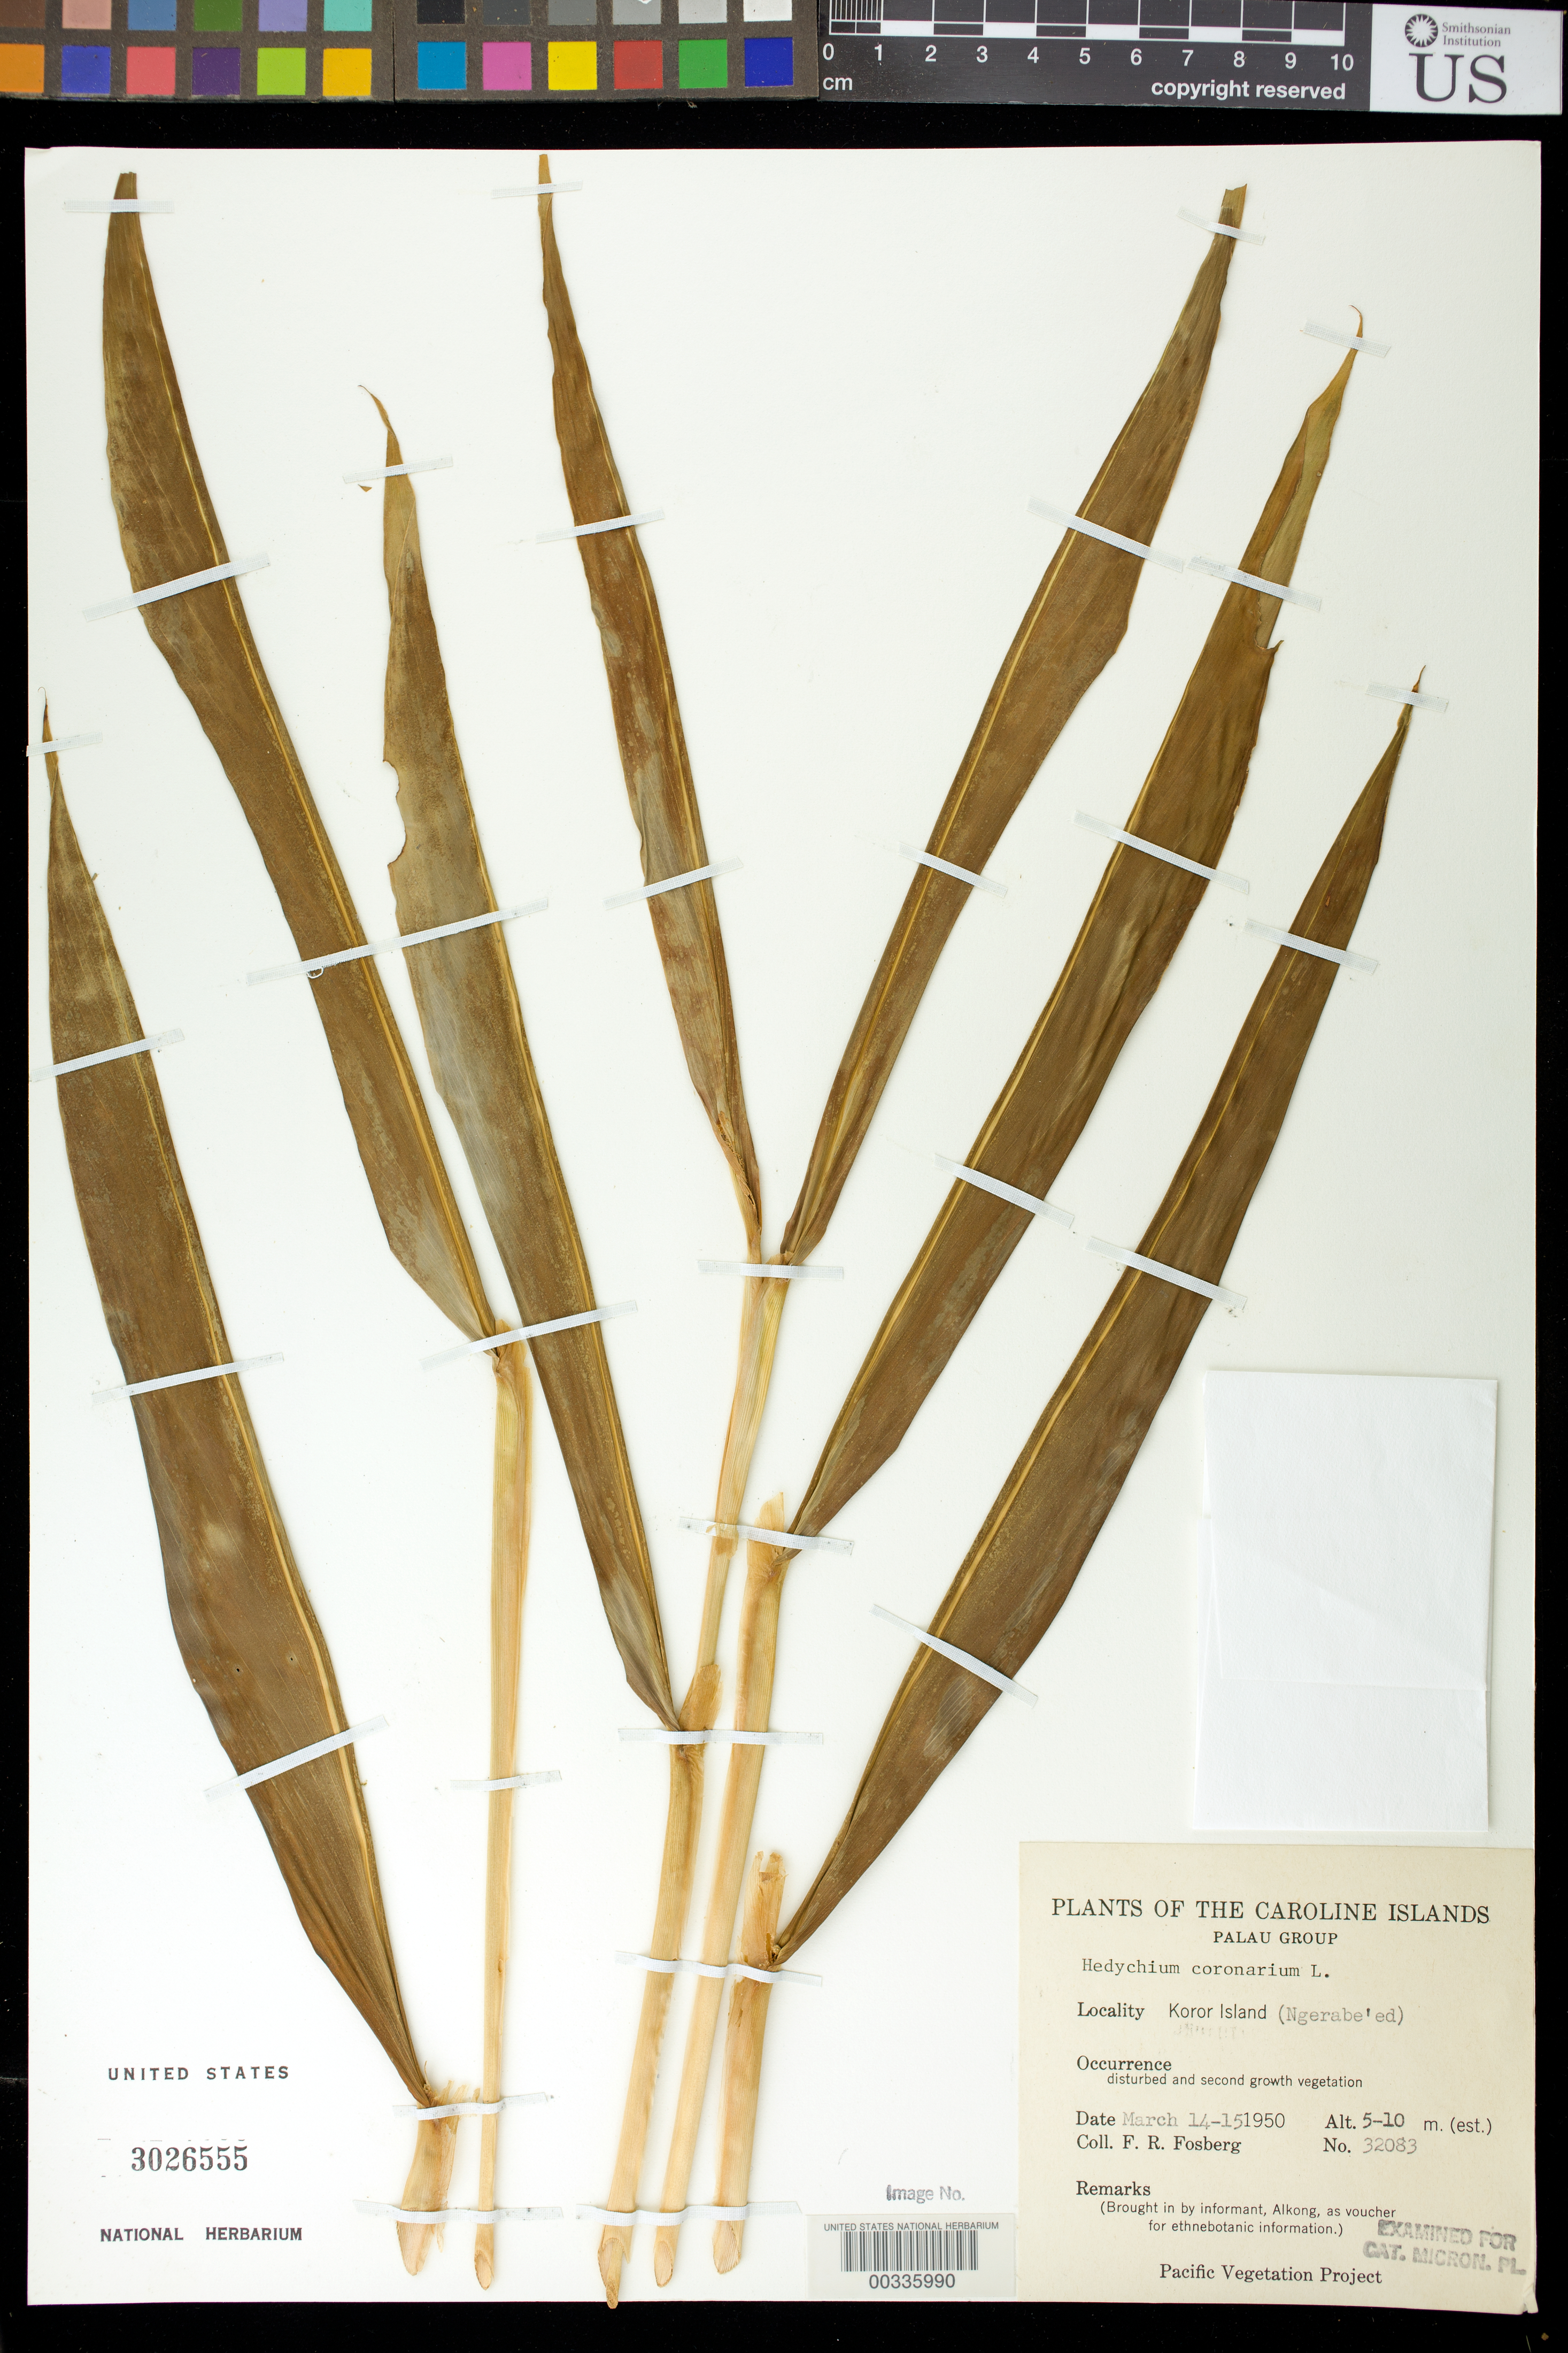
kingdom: Plantae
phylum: Tracheophyta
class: Liliopsida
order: Zingiberales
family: Zingiberaceae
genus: Hedychium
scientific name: Hedychium coronarium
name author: J. Koenig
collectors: F. R. Fosberg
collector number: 32083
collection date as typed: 14 Mar 1950 to 15 Mar 1950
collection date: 1950-03-14/1950-03-15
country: Palau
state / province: Koror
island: Oreor (Koror)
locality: Palau group, Koror Island (Ngerabe'ed)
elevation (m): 5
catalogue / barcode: US 3026555